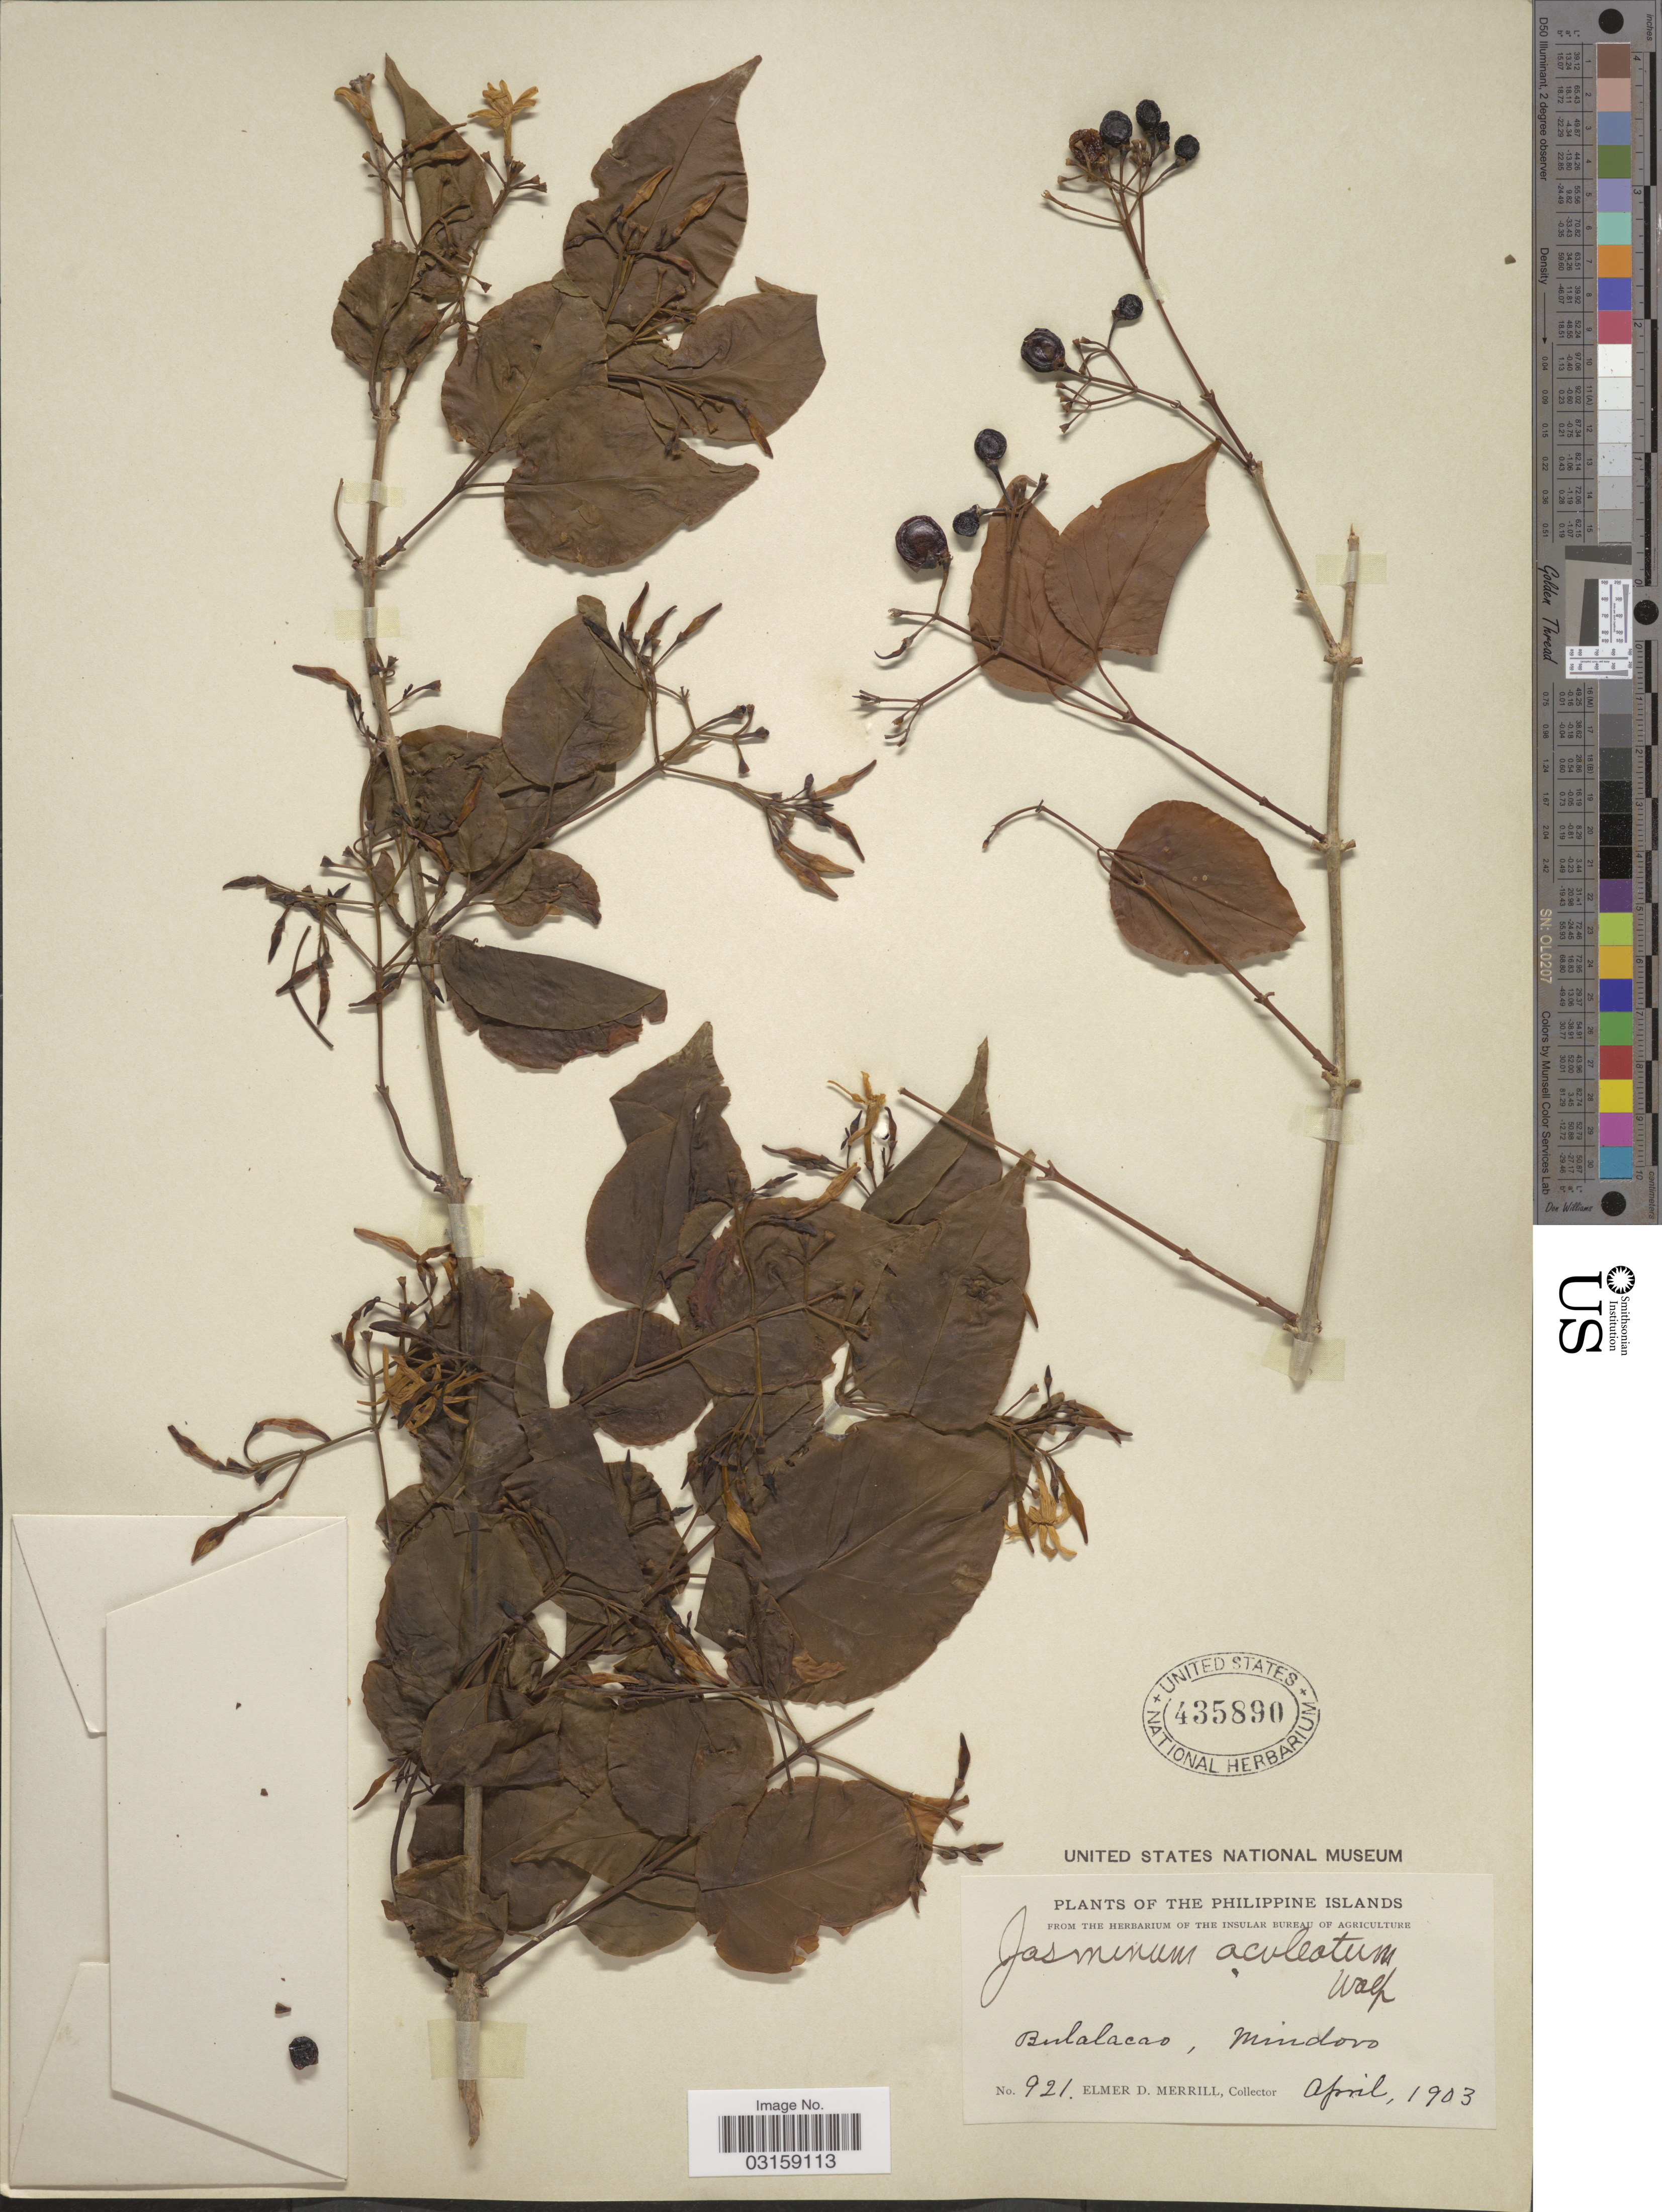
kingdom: Plantae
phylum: Tracheophyta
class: Magnoliopsida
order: Lamiales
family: Oleaceae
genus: Jasminum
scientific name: Jasminum aculeatum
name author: (Blanco) Walp. ex Hassk.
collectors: E. D. Merrill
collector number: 921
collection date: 1903-04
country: Philippines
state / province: Mimaropa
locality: Philippine Islands. Bulalacao, Mindoro.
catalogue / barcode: US 435890